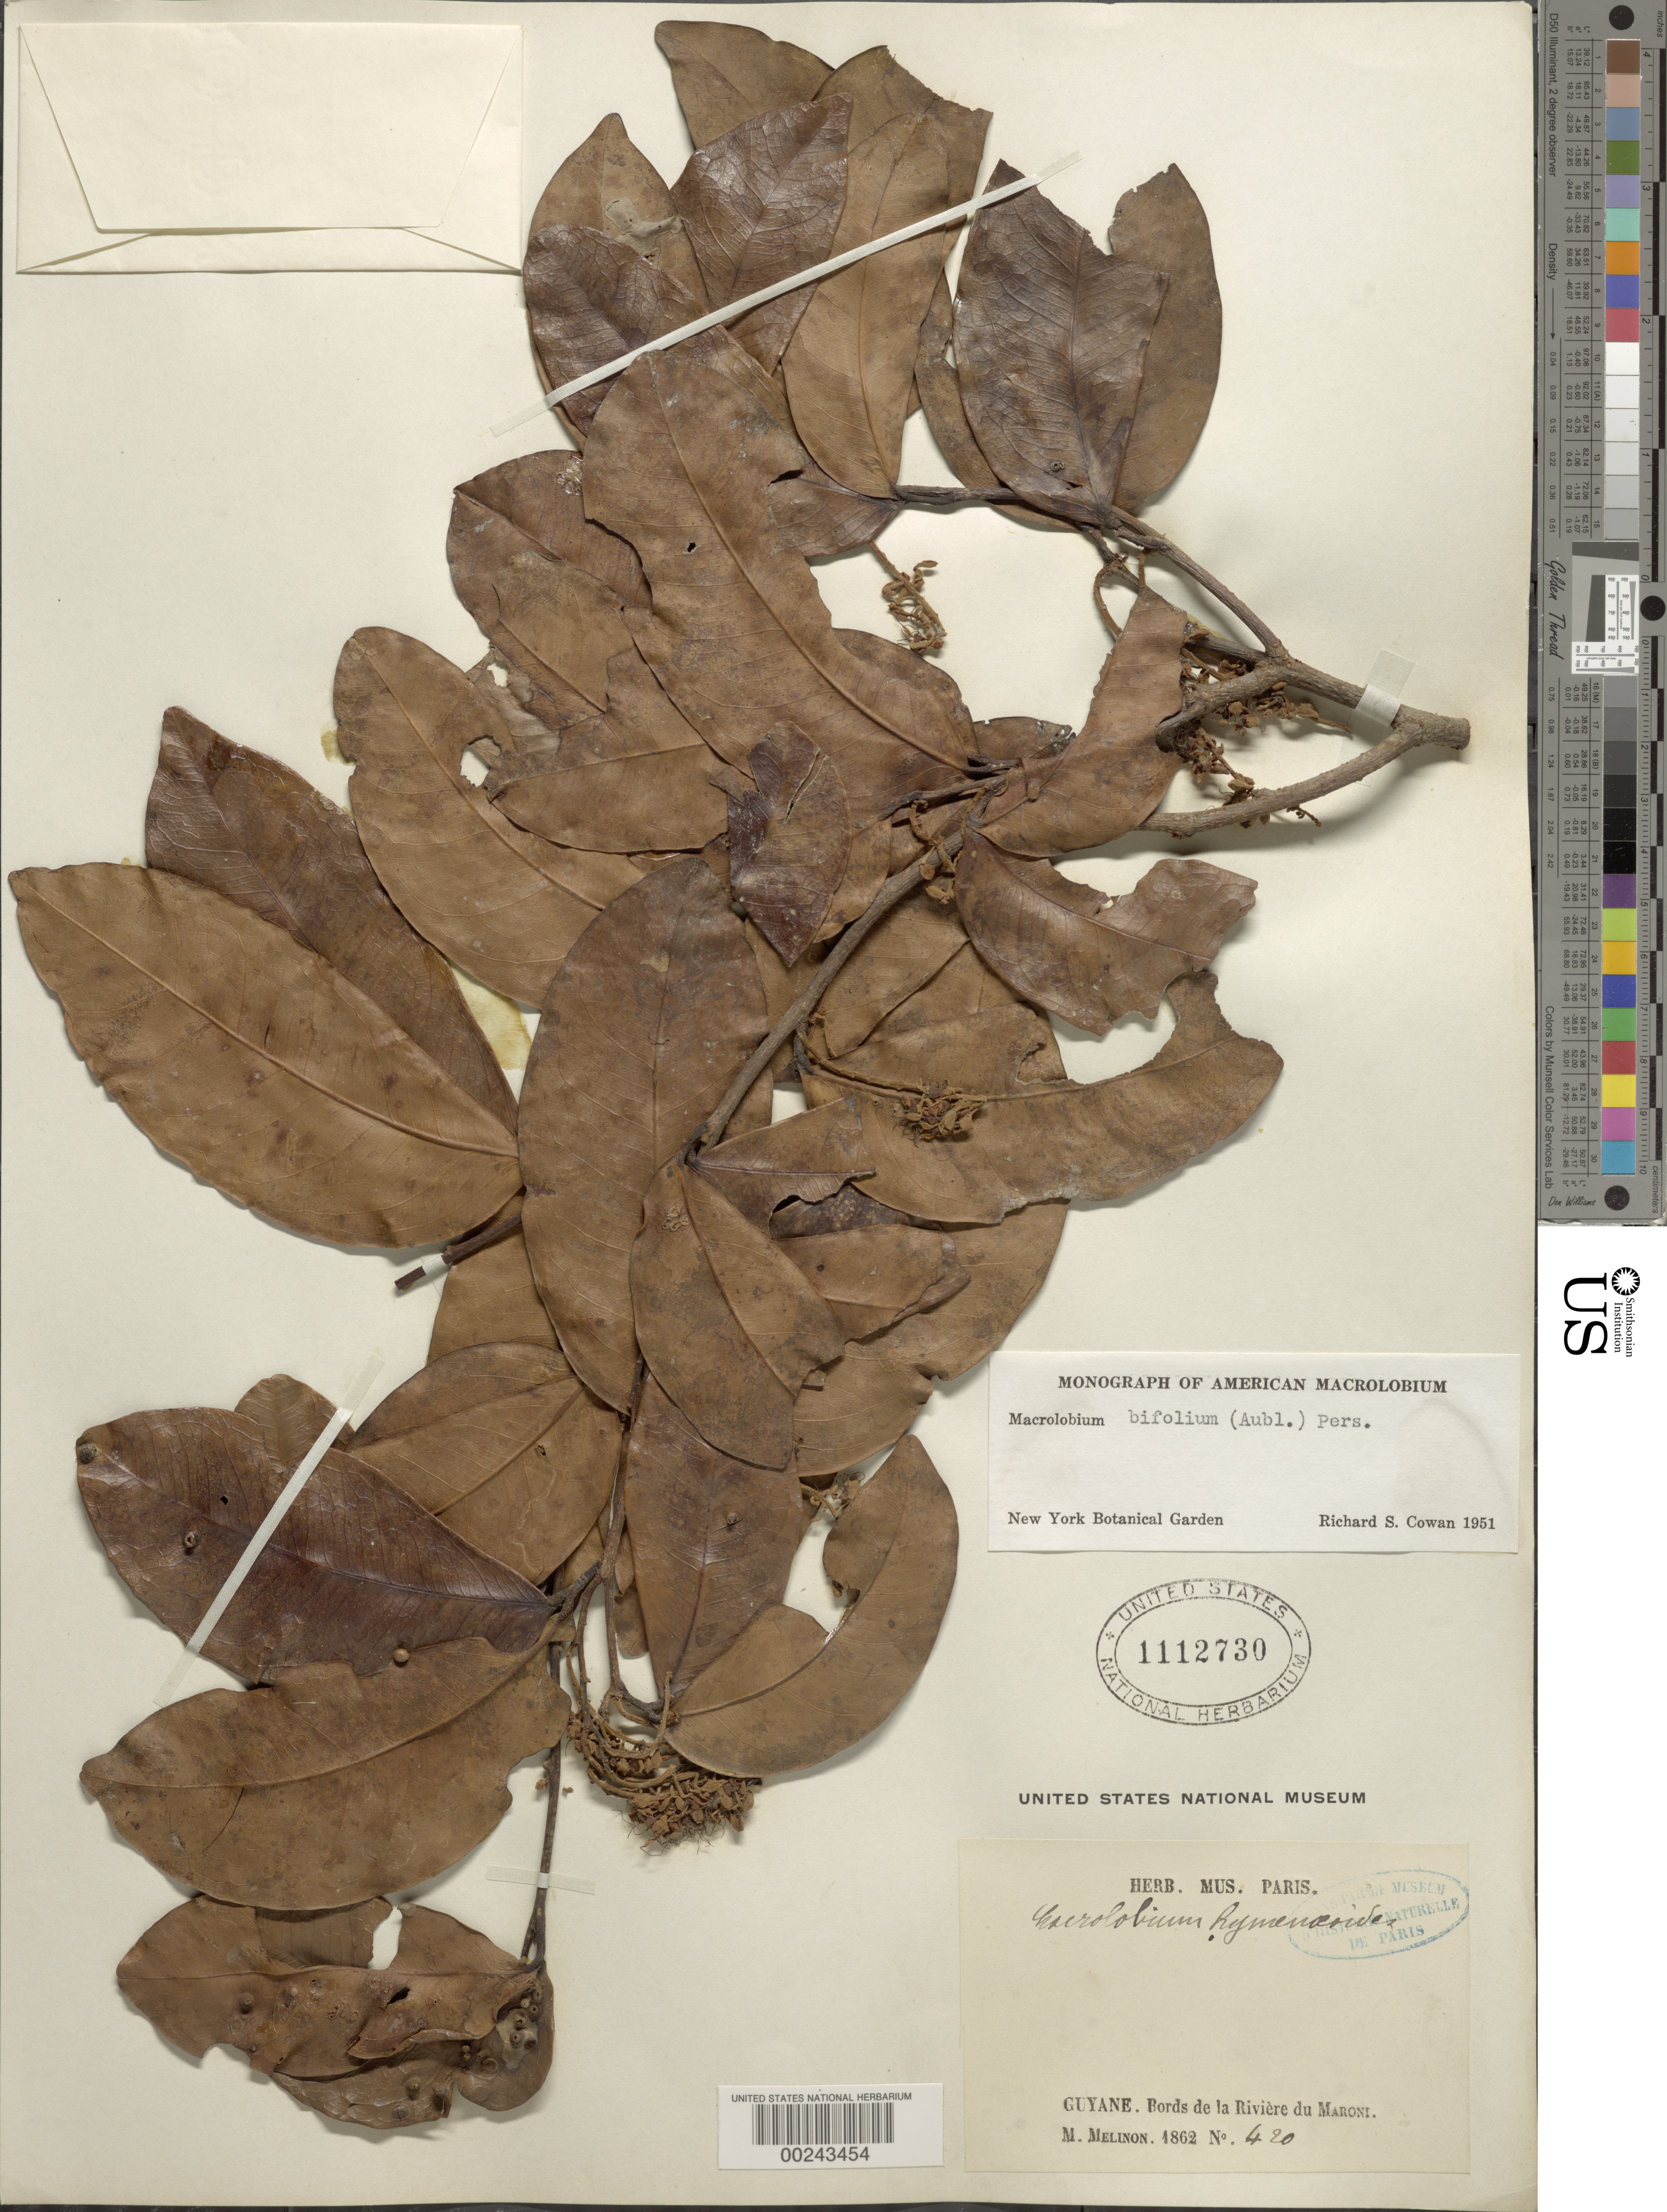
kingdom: Plantae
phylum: Tracheophyta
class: Magnoliopsida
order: Fabales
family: Fabaceae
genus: Macrolobium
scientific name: Macrolobium bifolium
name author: (Aubl.) Pers.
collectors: M. Melinon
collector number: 420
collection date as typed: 1862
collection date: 1862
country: French Guiana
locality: Riviere du maroni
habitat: River edge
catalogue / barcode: US 1112730